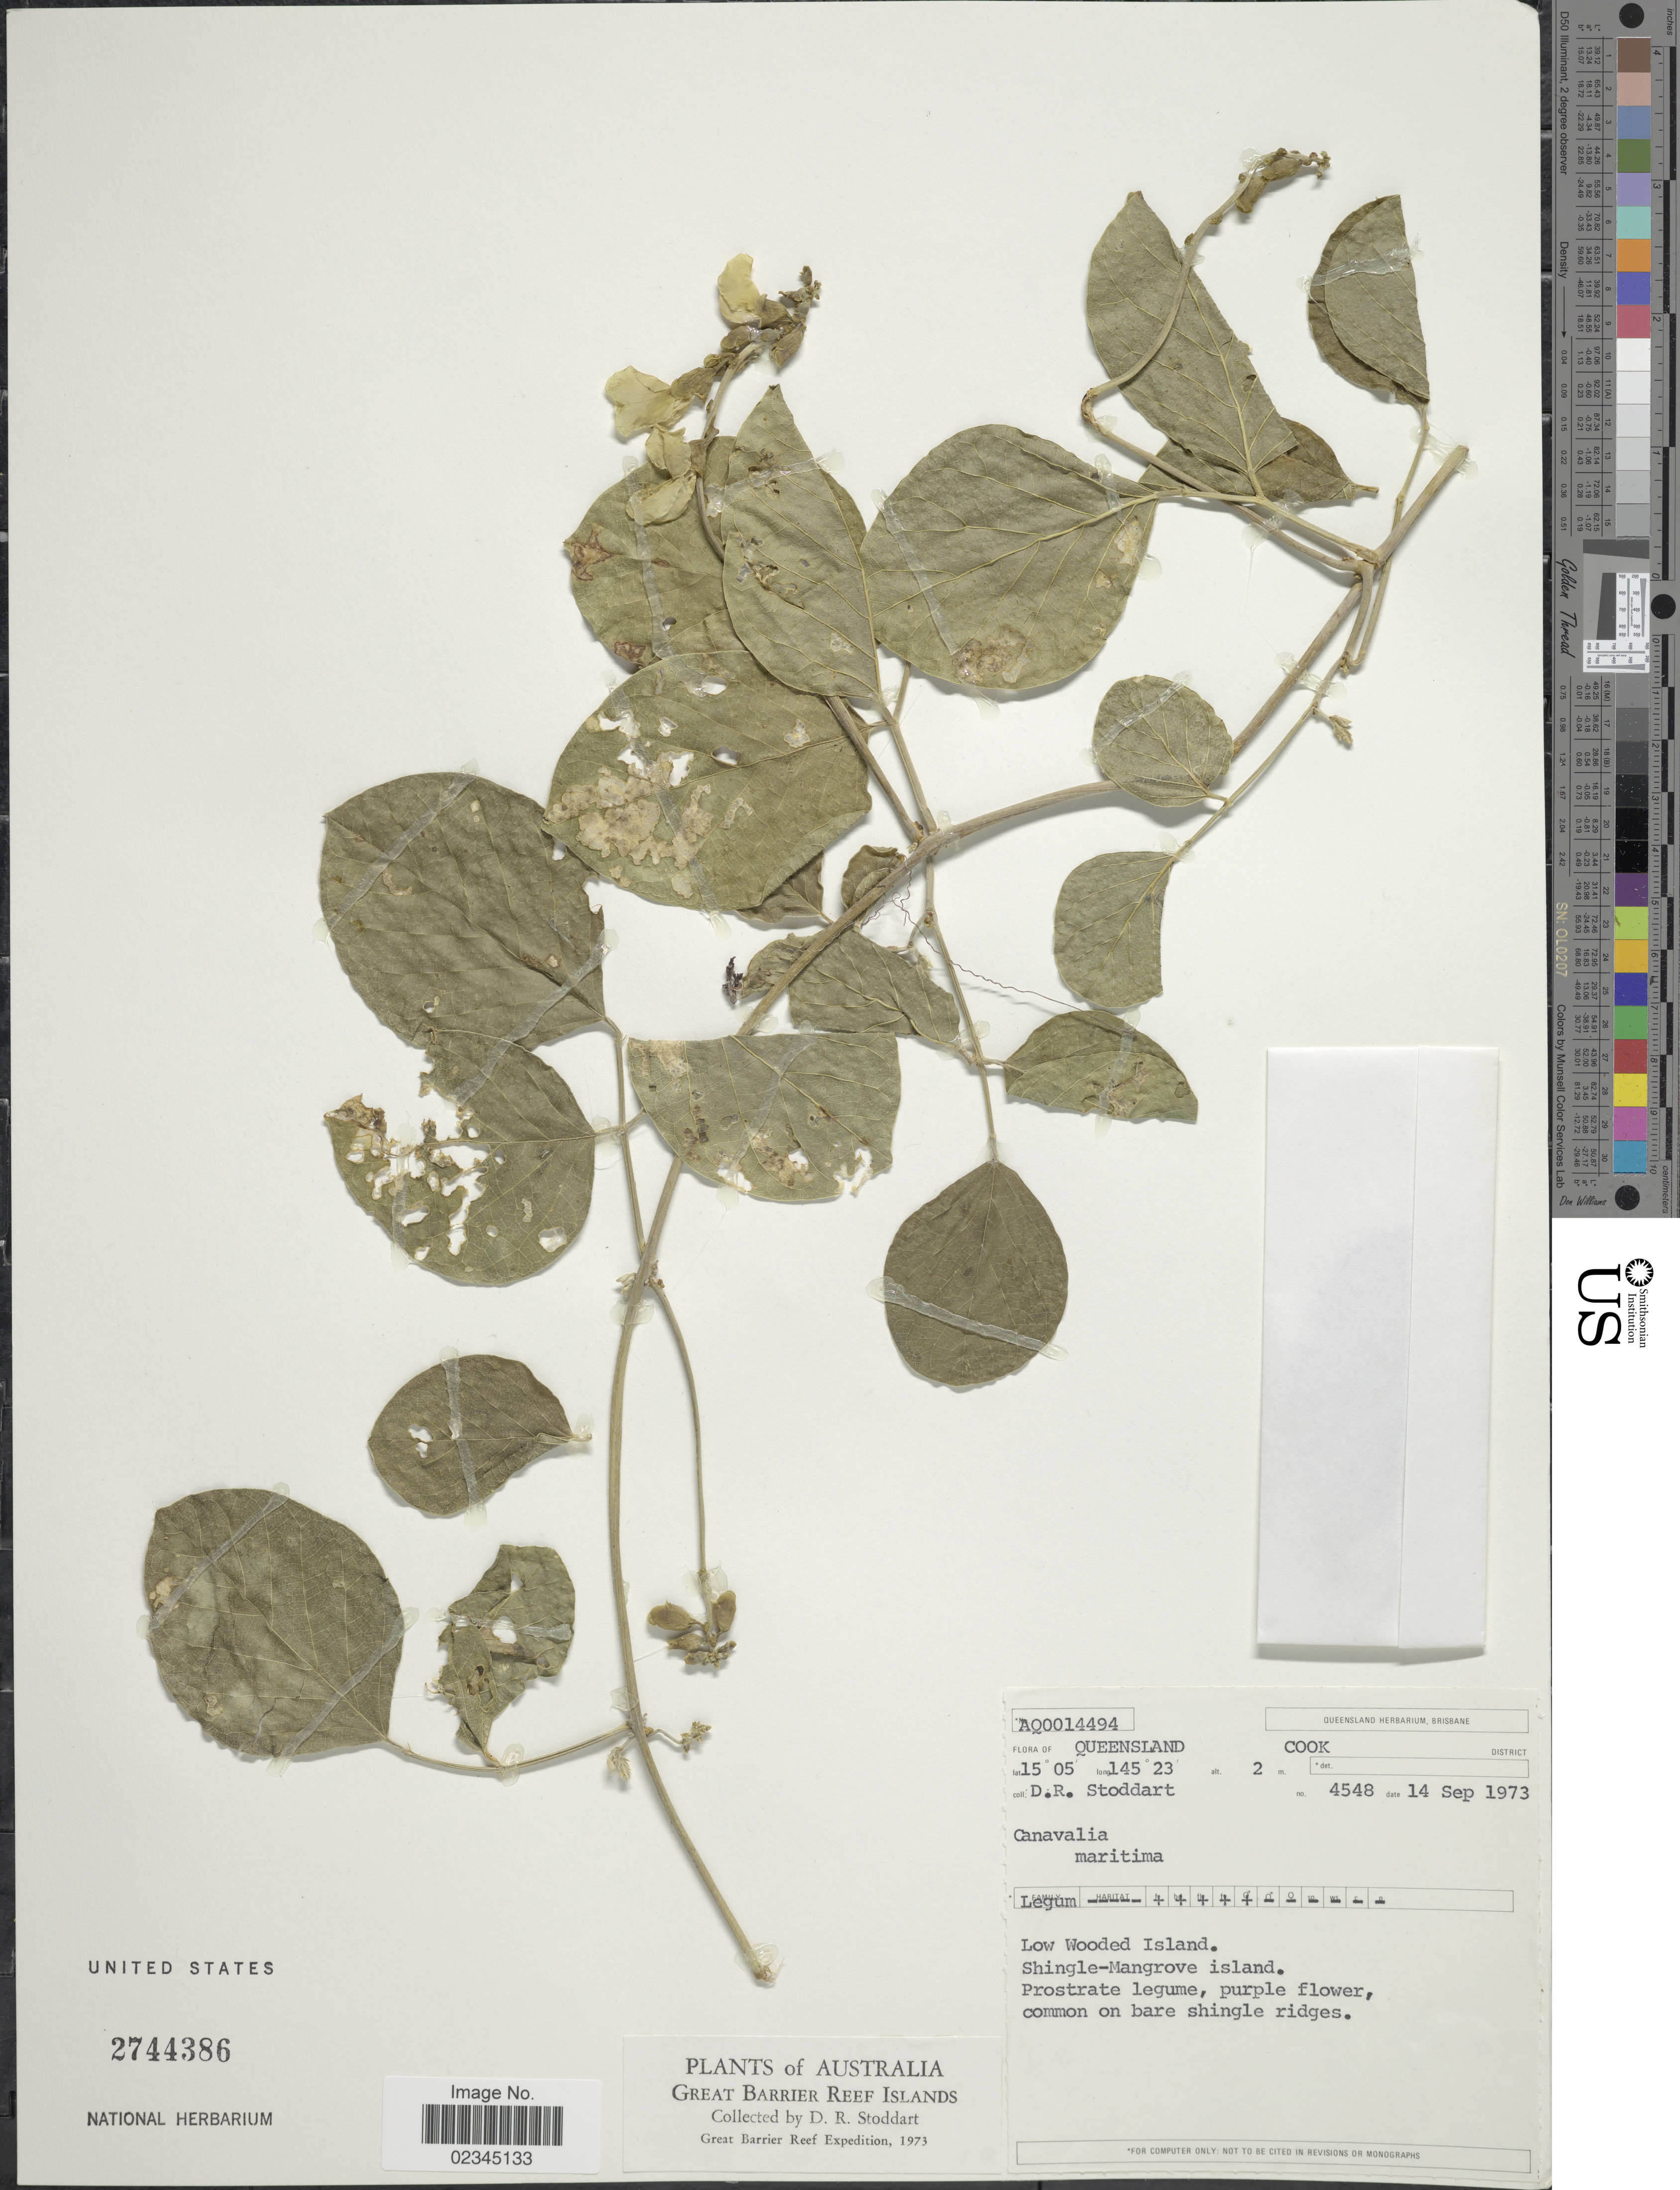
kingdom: Plantae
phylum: Tracheophyta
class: Magnoliopsida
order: Fabales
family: Fabaceae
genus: Canavalia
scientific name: Canavalia rosea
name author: (Sw.) DC.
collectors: D. R. Stoddart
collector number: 4548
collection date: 1973-09-14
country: Australia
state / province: Queensland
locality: Queensland, Cook District. Low wooded Island. Shingle-Mangrove Island.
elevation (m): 2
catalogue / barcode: US 2744386